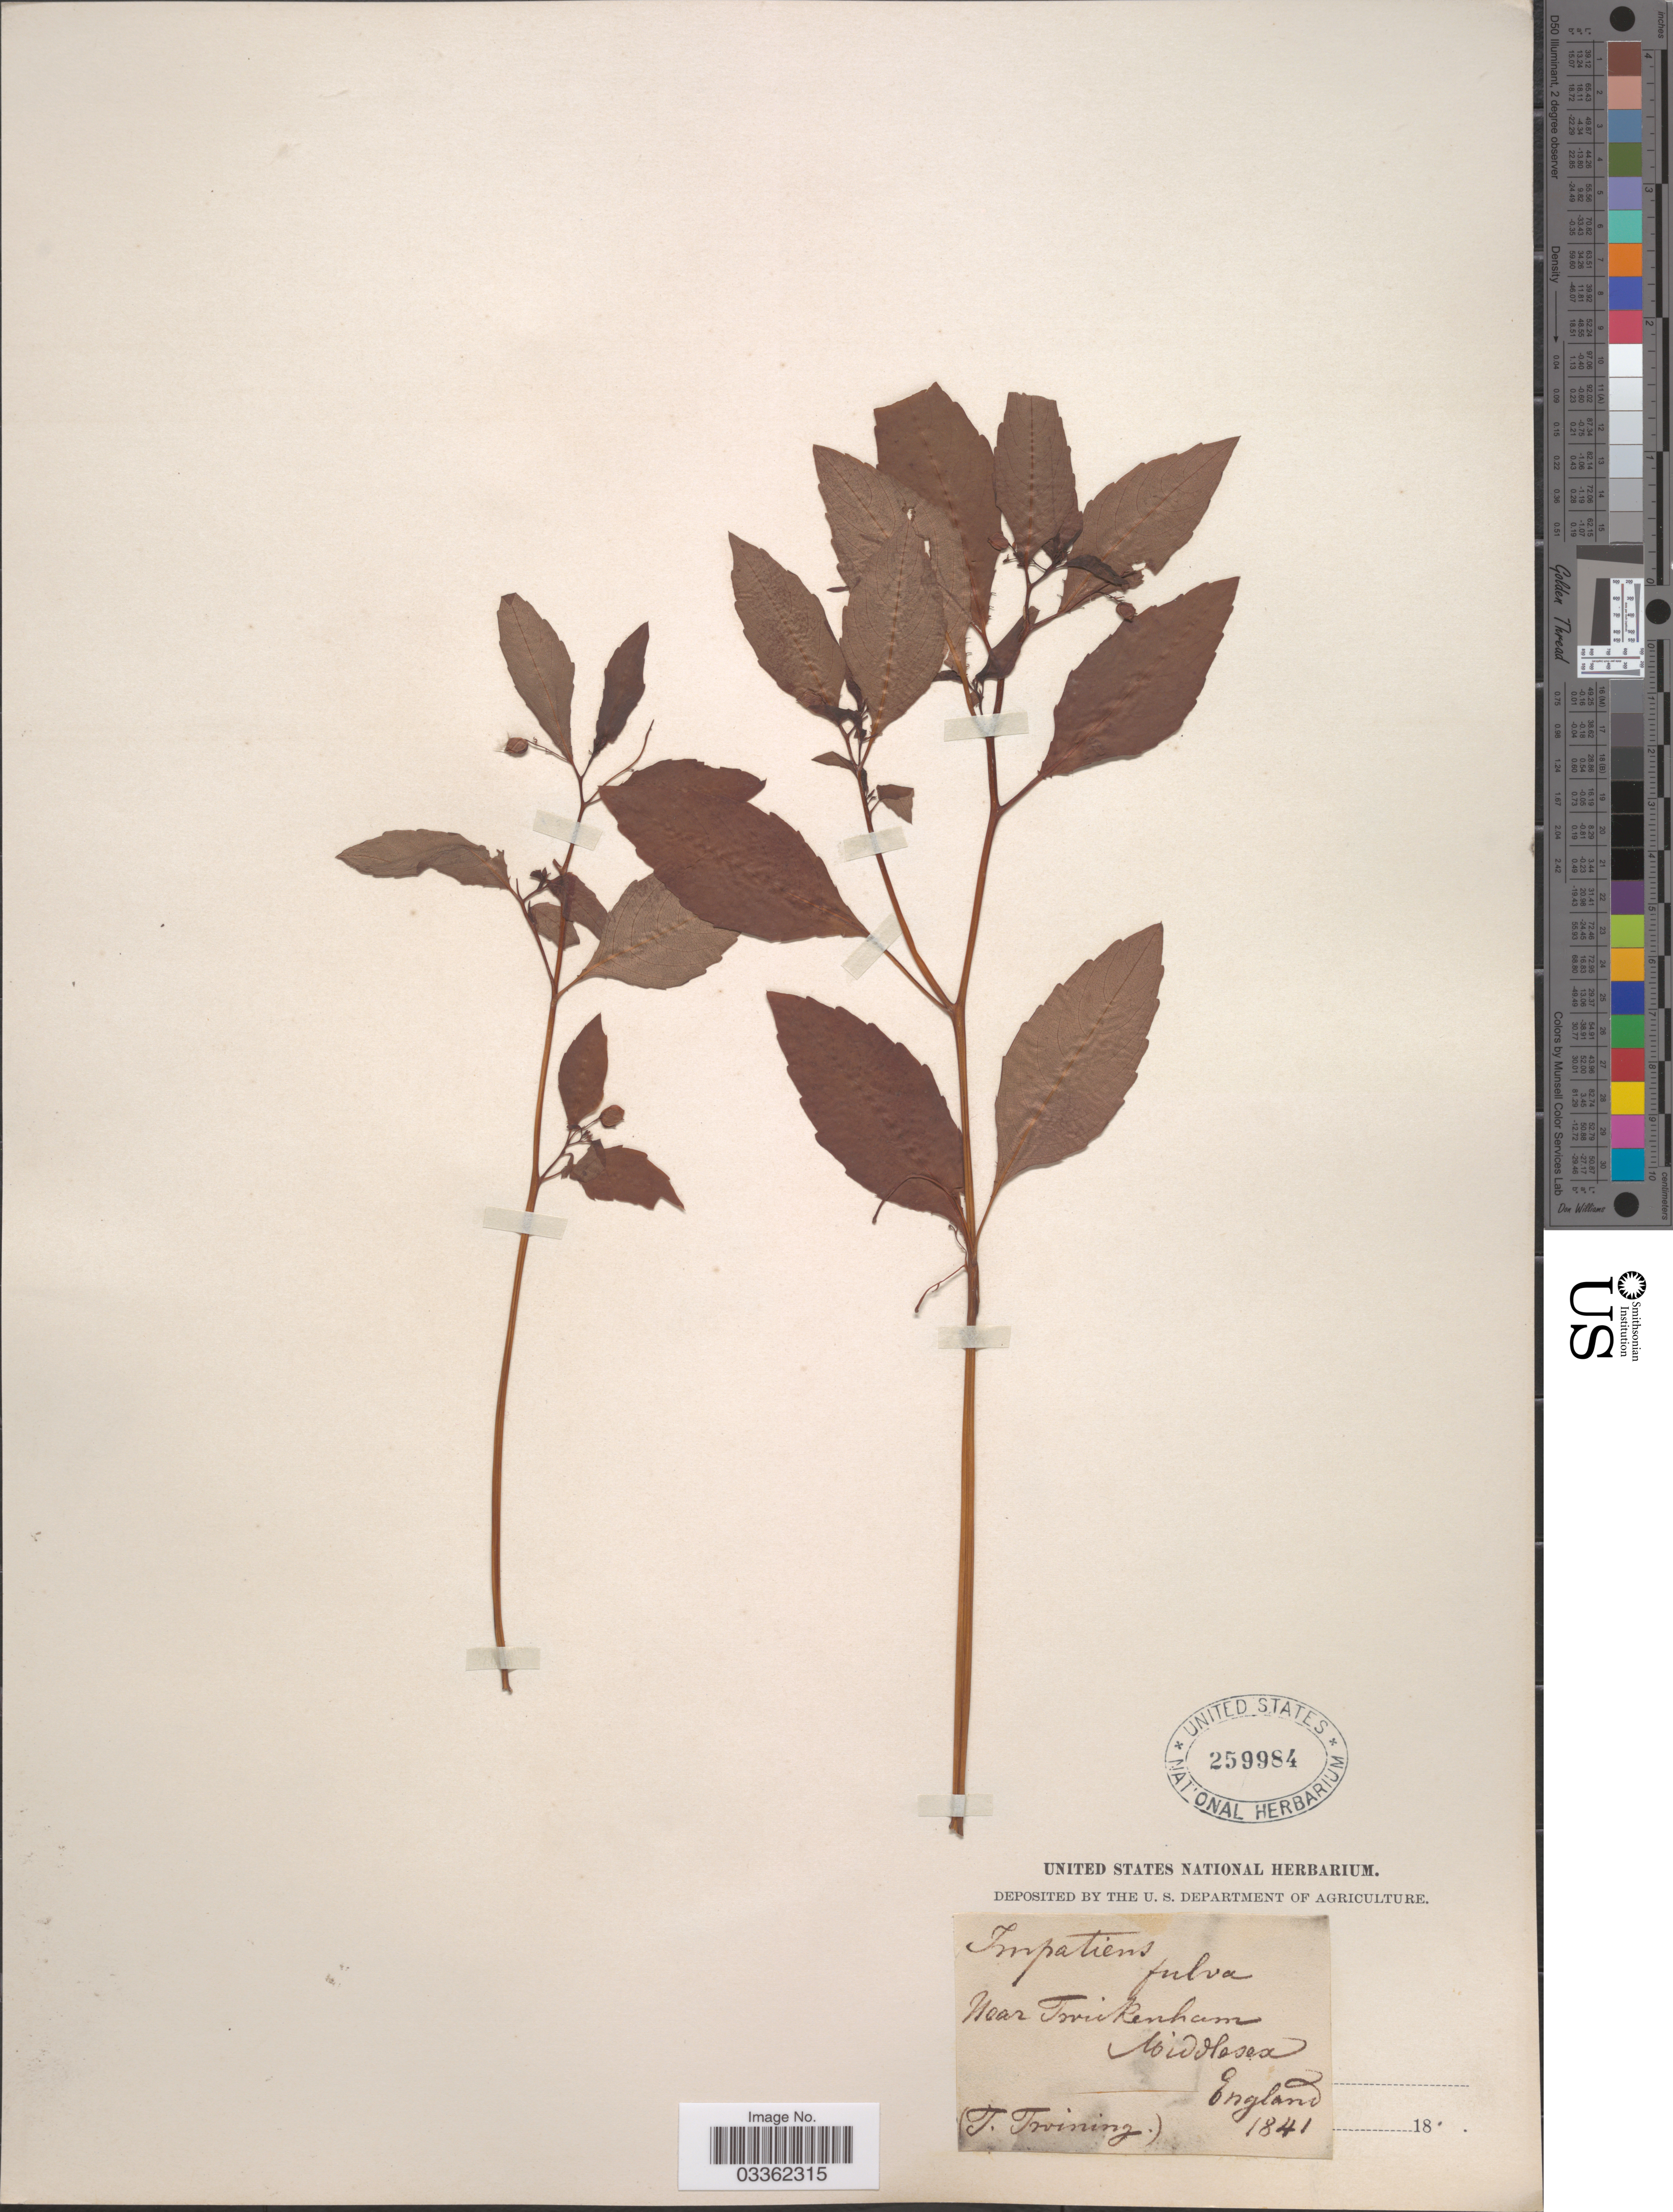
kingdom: Plantae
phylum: Tracheophyta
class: Magnoliopsida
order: Ericales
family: Balsaminaceae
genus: Impatiens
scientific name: Impatiens capensis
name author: Meerb.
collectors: T. Twining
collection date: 1841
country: United Kingdom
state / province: England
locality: Near Twickenham Middlesex.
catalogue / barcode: US 259984